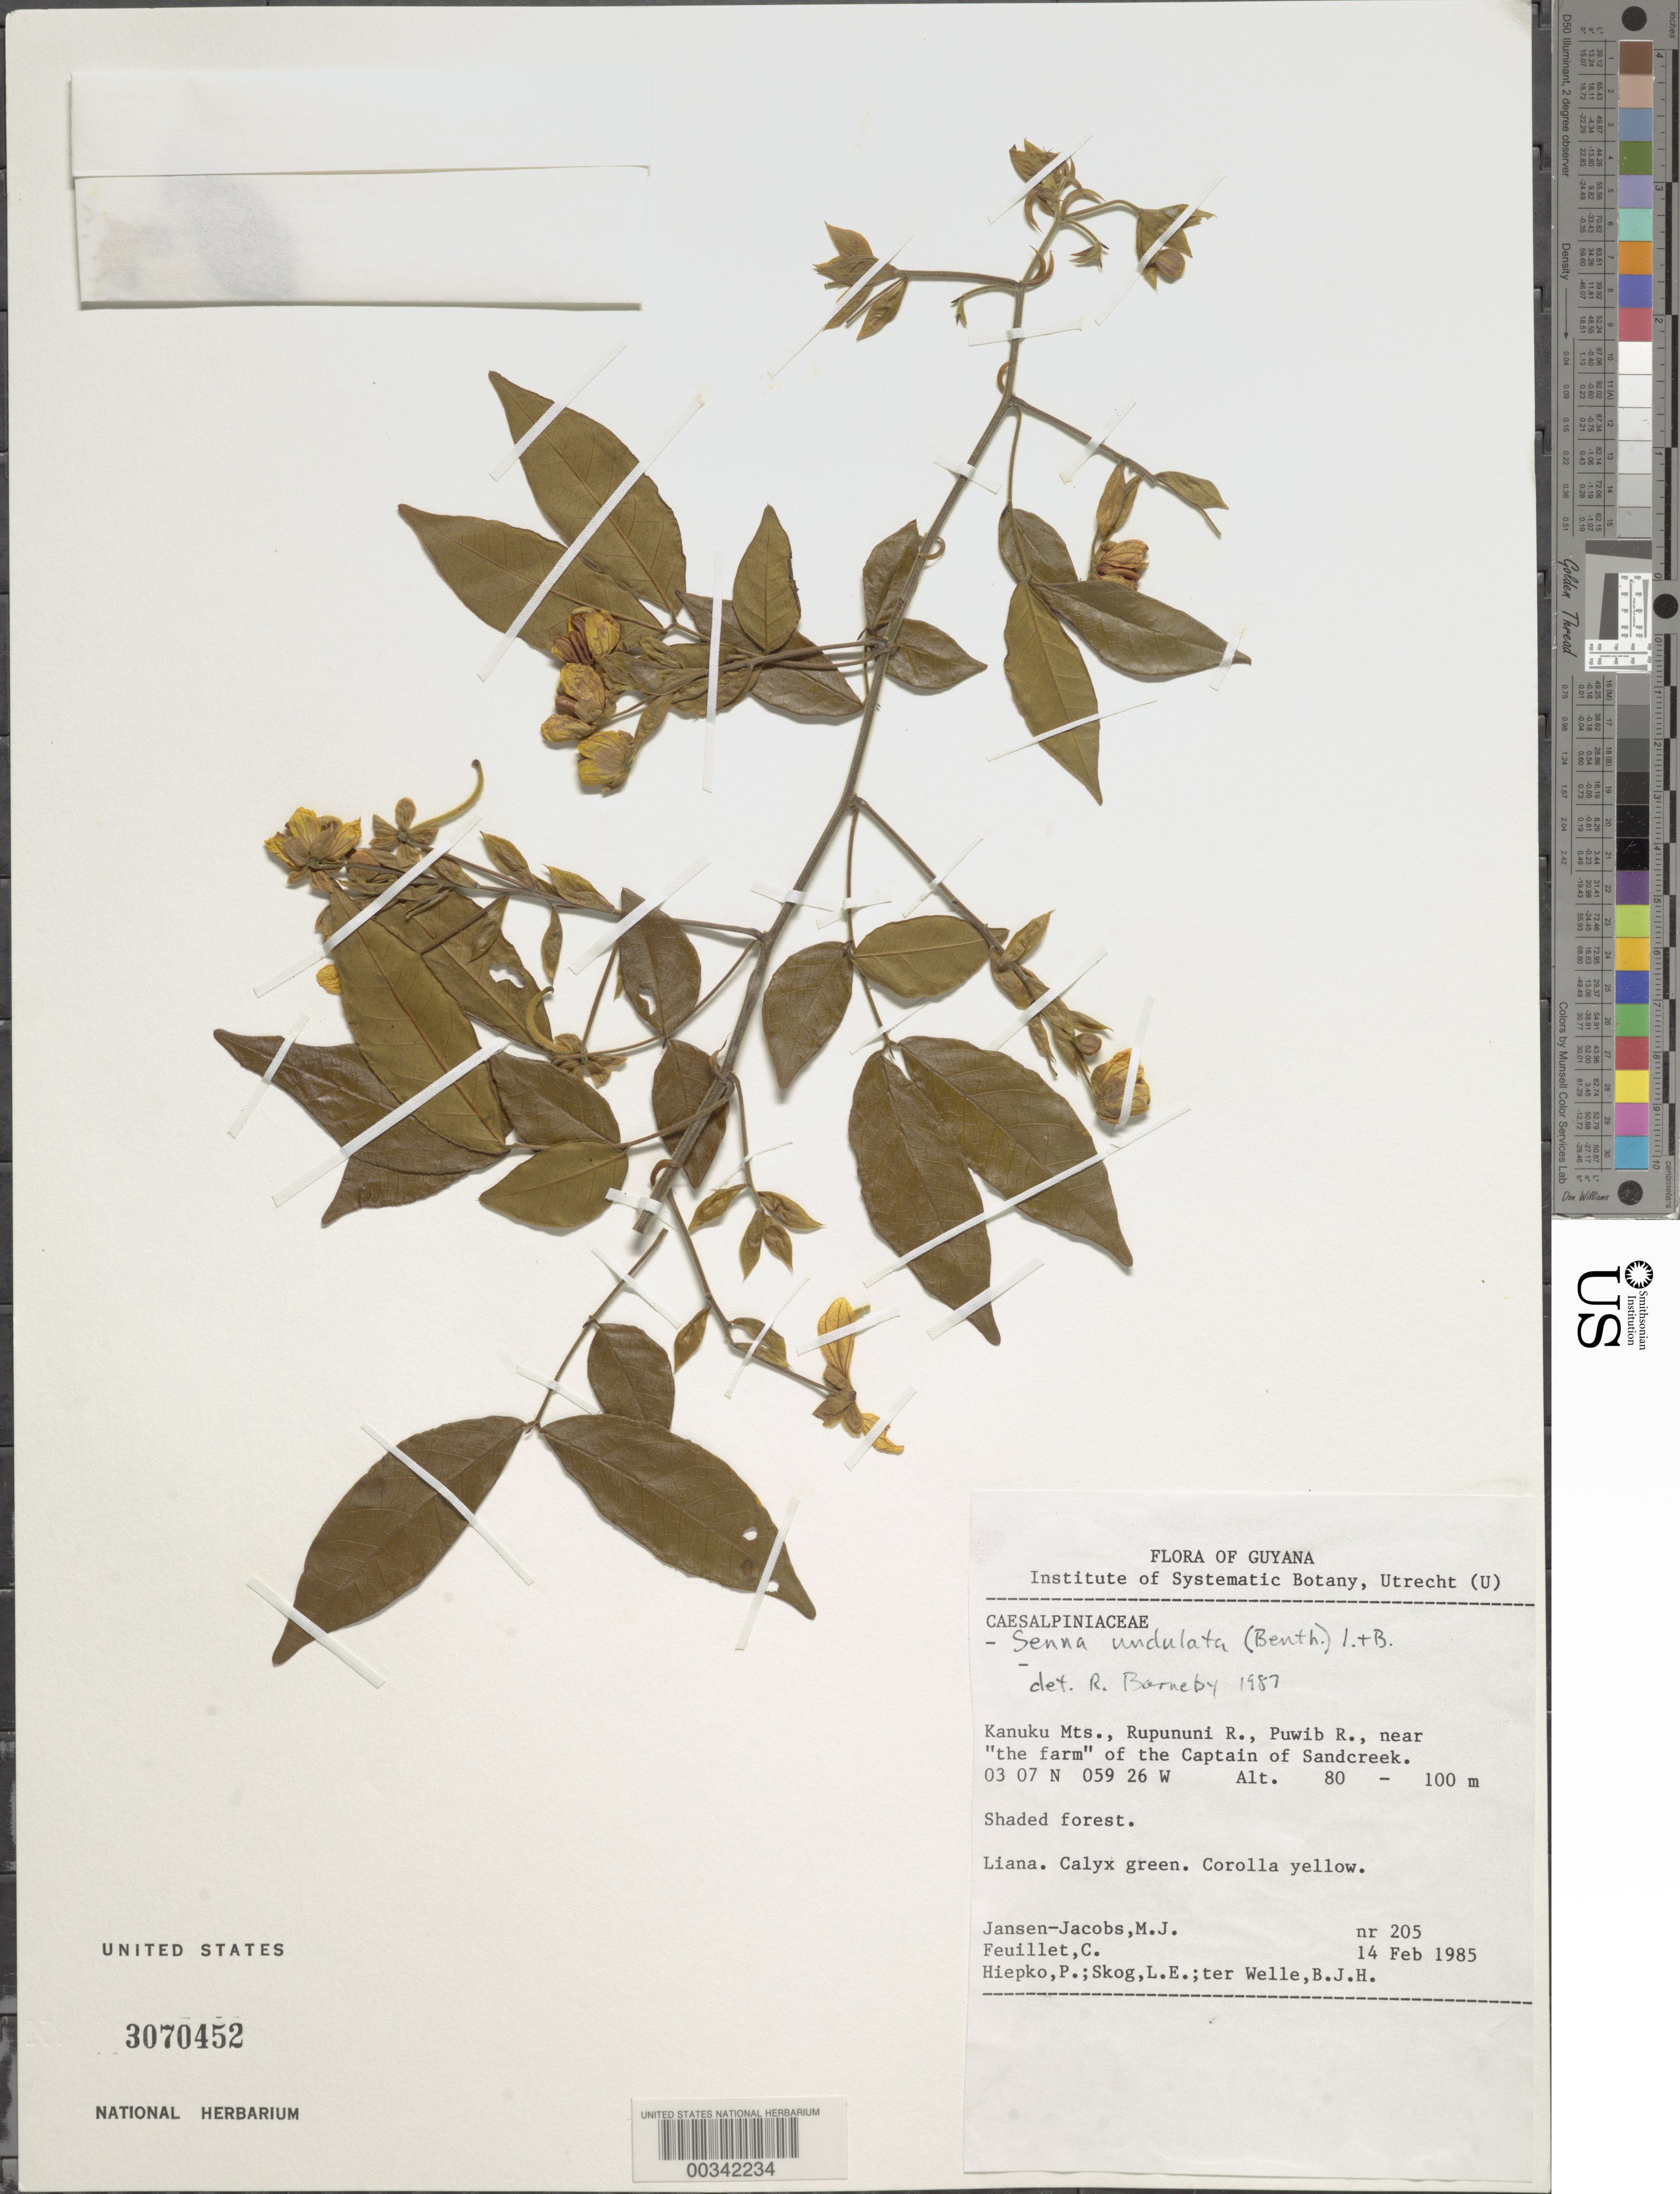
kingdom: Plantae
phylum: Tracheophyta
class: Magnoliopsida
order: Fabales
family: Fabaceae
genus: Senna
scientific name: Senna undulata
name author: (Benth.) H.S. Irwin & Barneby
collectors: M. J. Jansen-Jacobs, C. Feuillet, P. H. Hiepko, L. E. Skog & B. Welle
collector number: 205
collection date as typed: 14 Feb 1985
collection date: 1985-02-14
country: Guyana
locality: Kanuku mts., rupununi r., puwib r., near "the farm" of the captain of sandcreek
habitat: Shaded forest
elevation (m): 80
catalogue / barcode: US 3070452